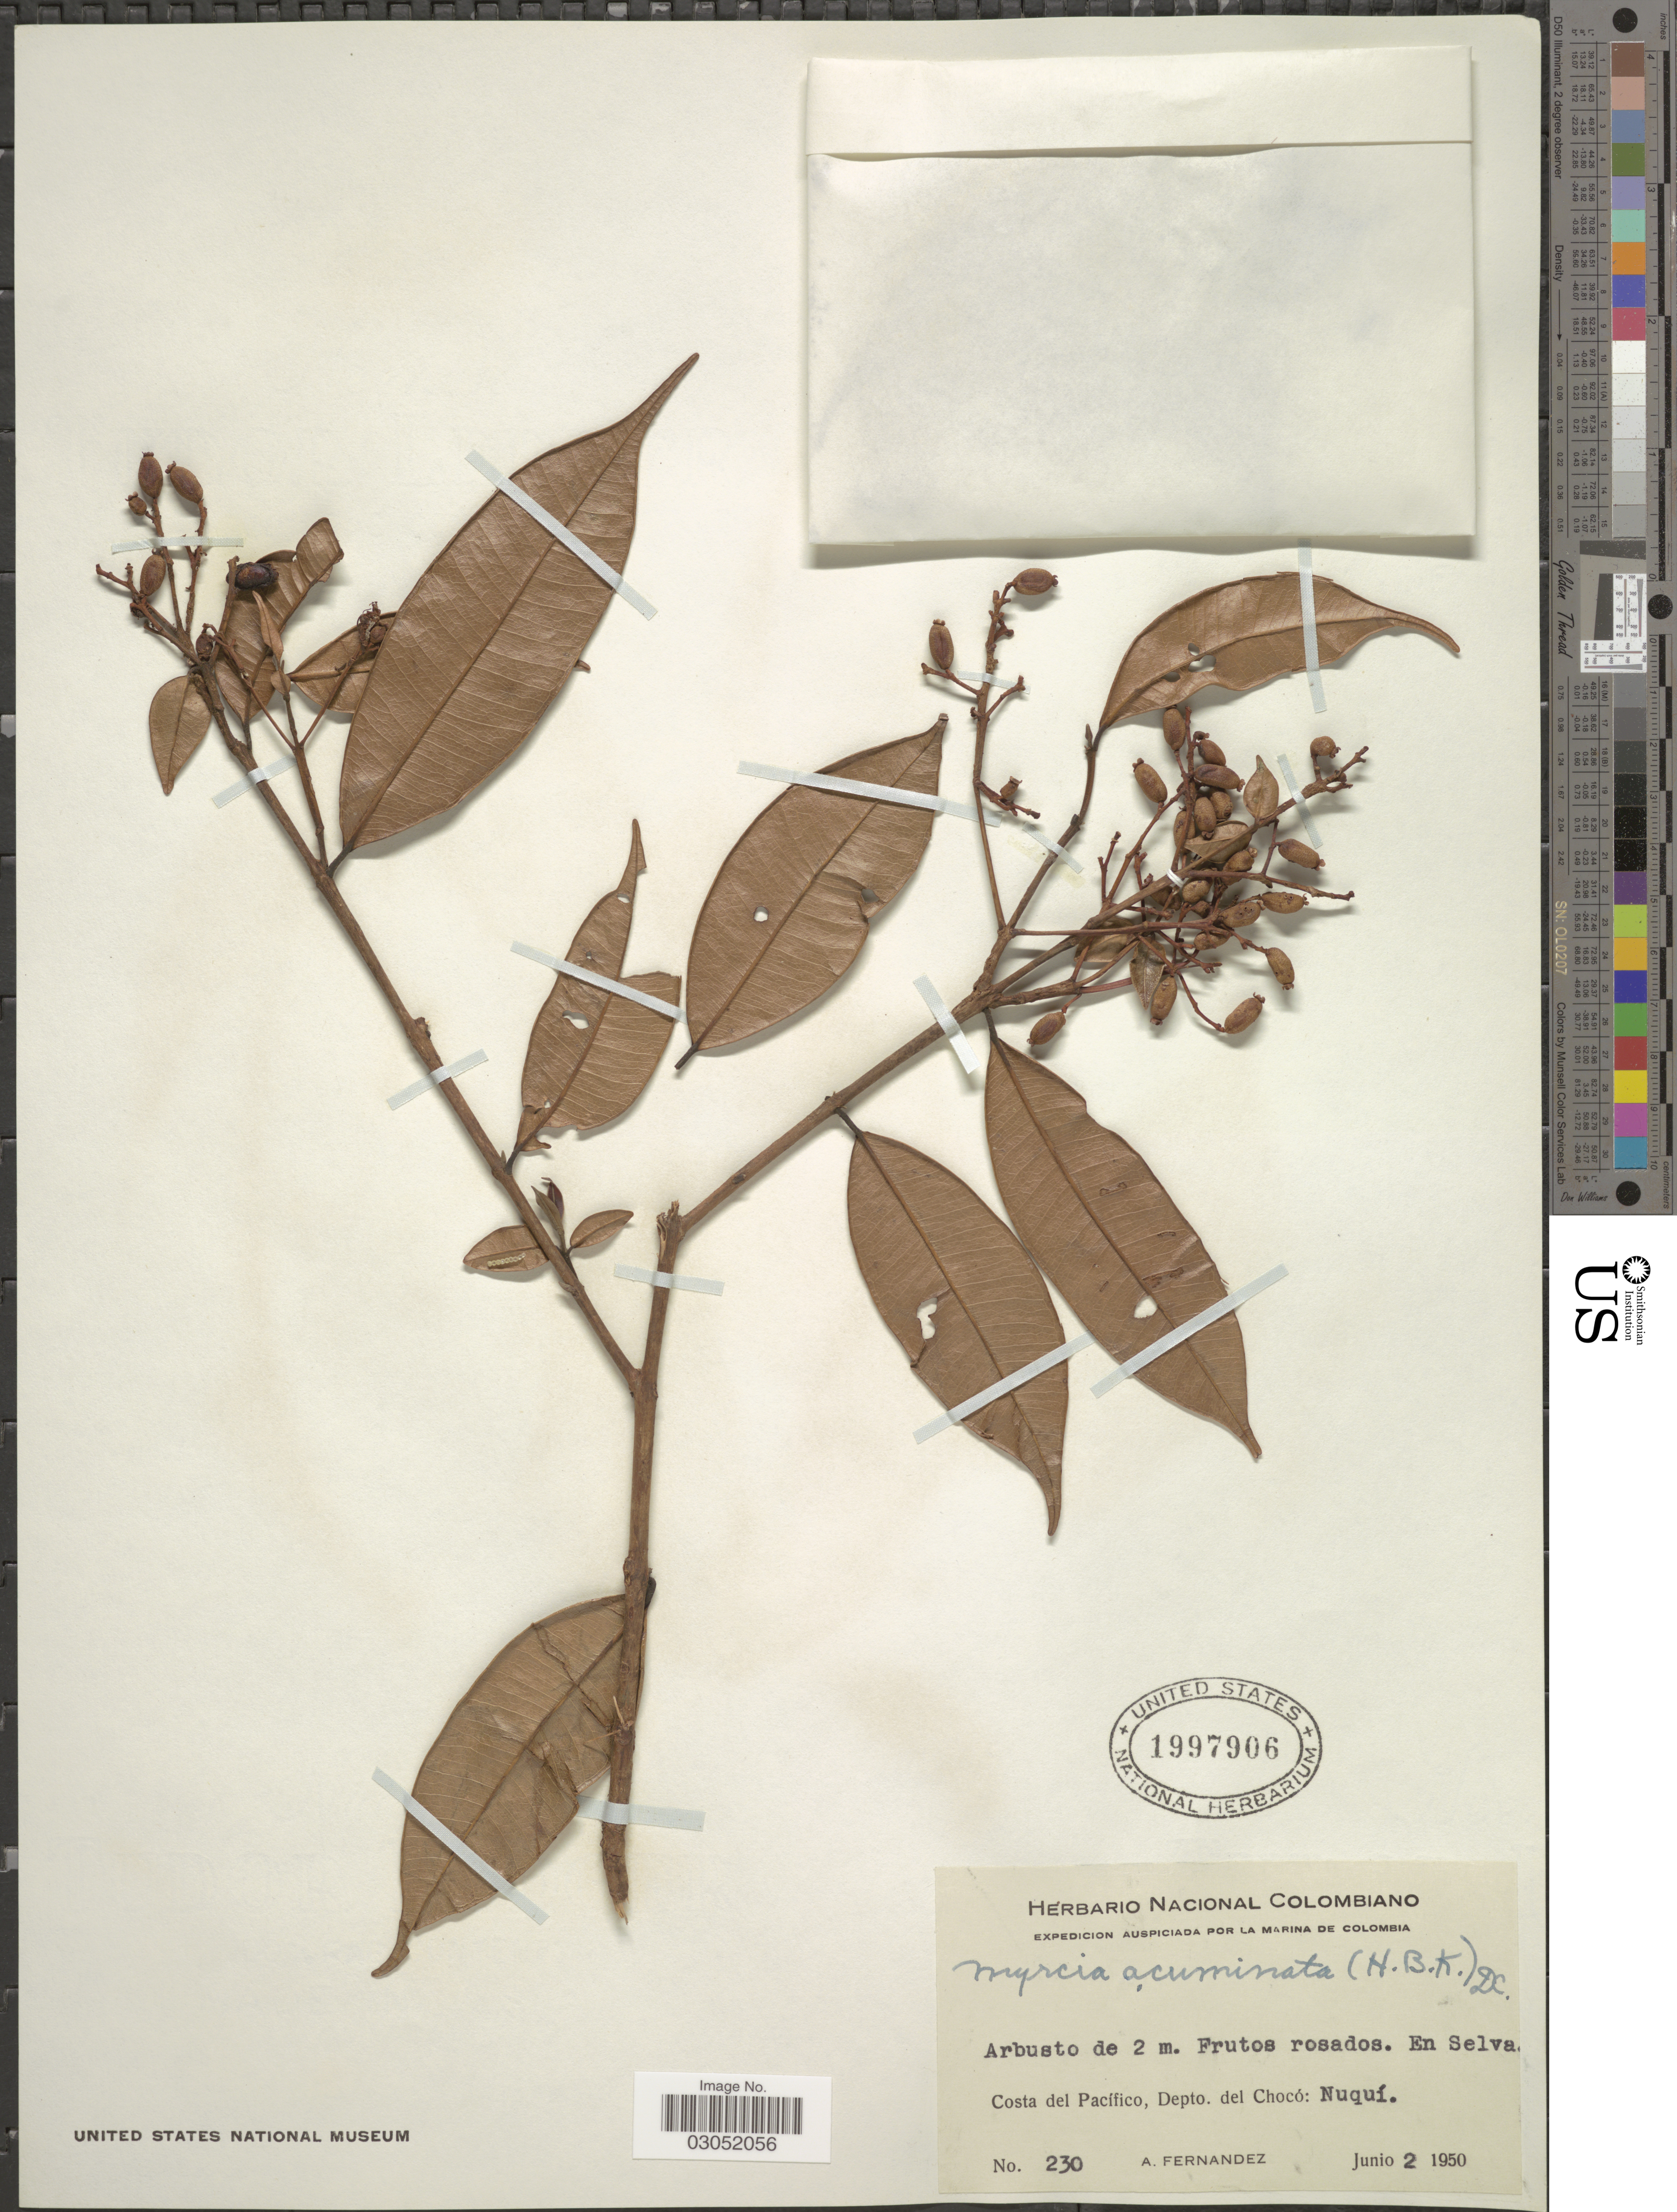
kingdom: Plantae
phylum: Tracheophyta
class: Magnoliopsida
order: Myrtales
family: Myrtaceae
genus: Myrcia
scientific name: Myrcia acuminata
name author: (Kunth) DC.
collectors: A. Fernandez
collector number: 230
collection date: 1950-06-02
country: Colombia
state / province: Chocó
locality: Costa del Pacifico, Depto. del Chocó: Nuquí.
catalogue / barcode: US 1997906